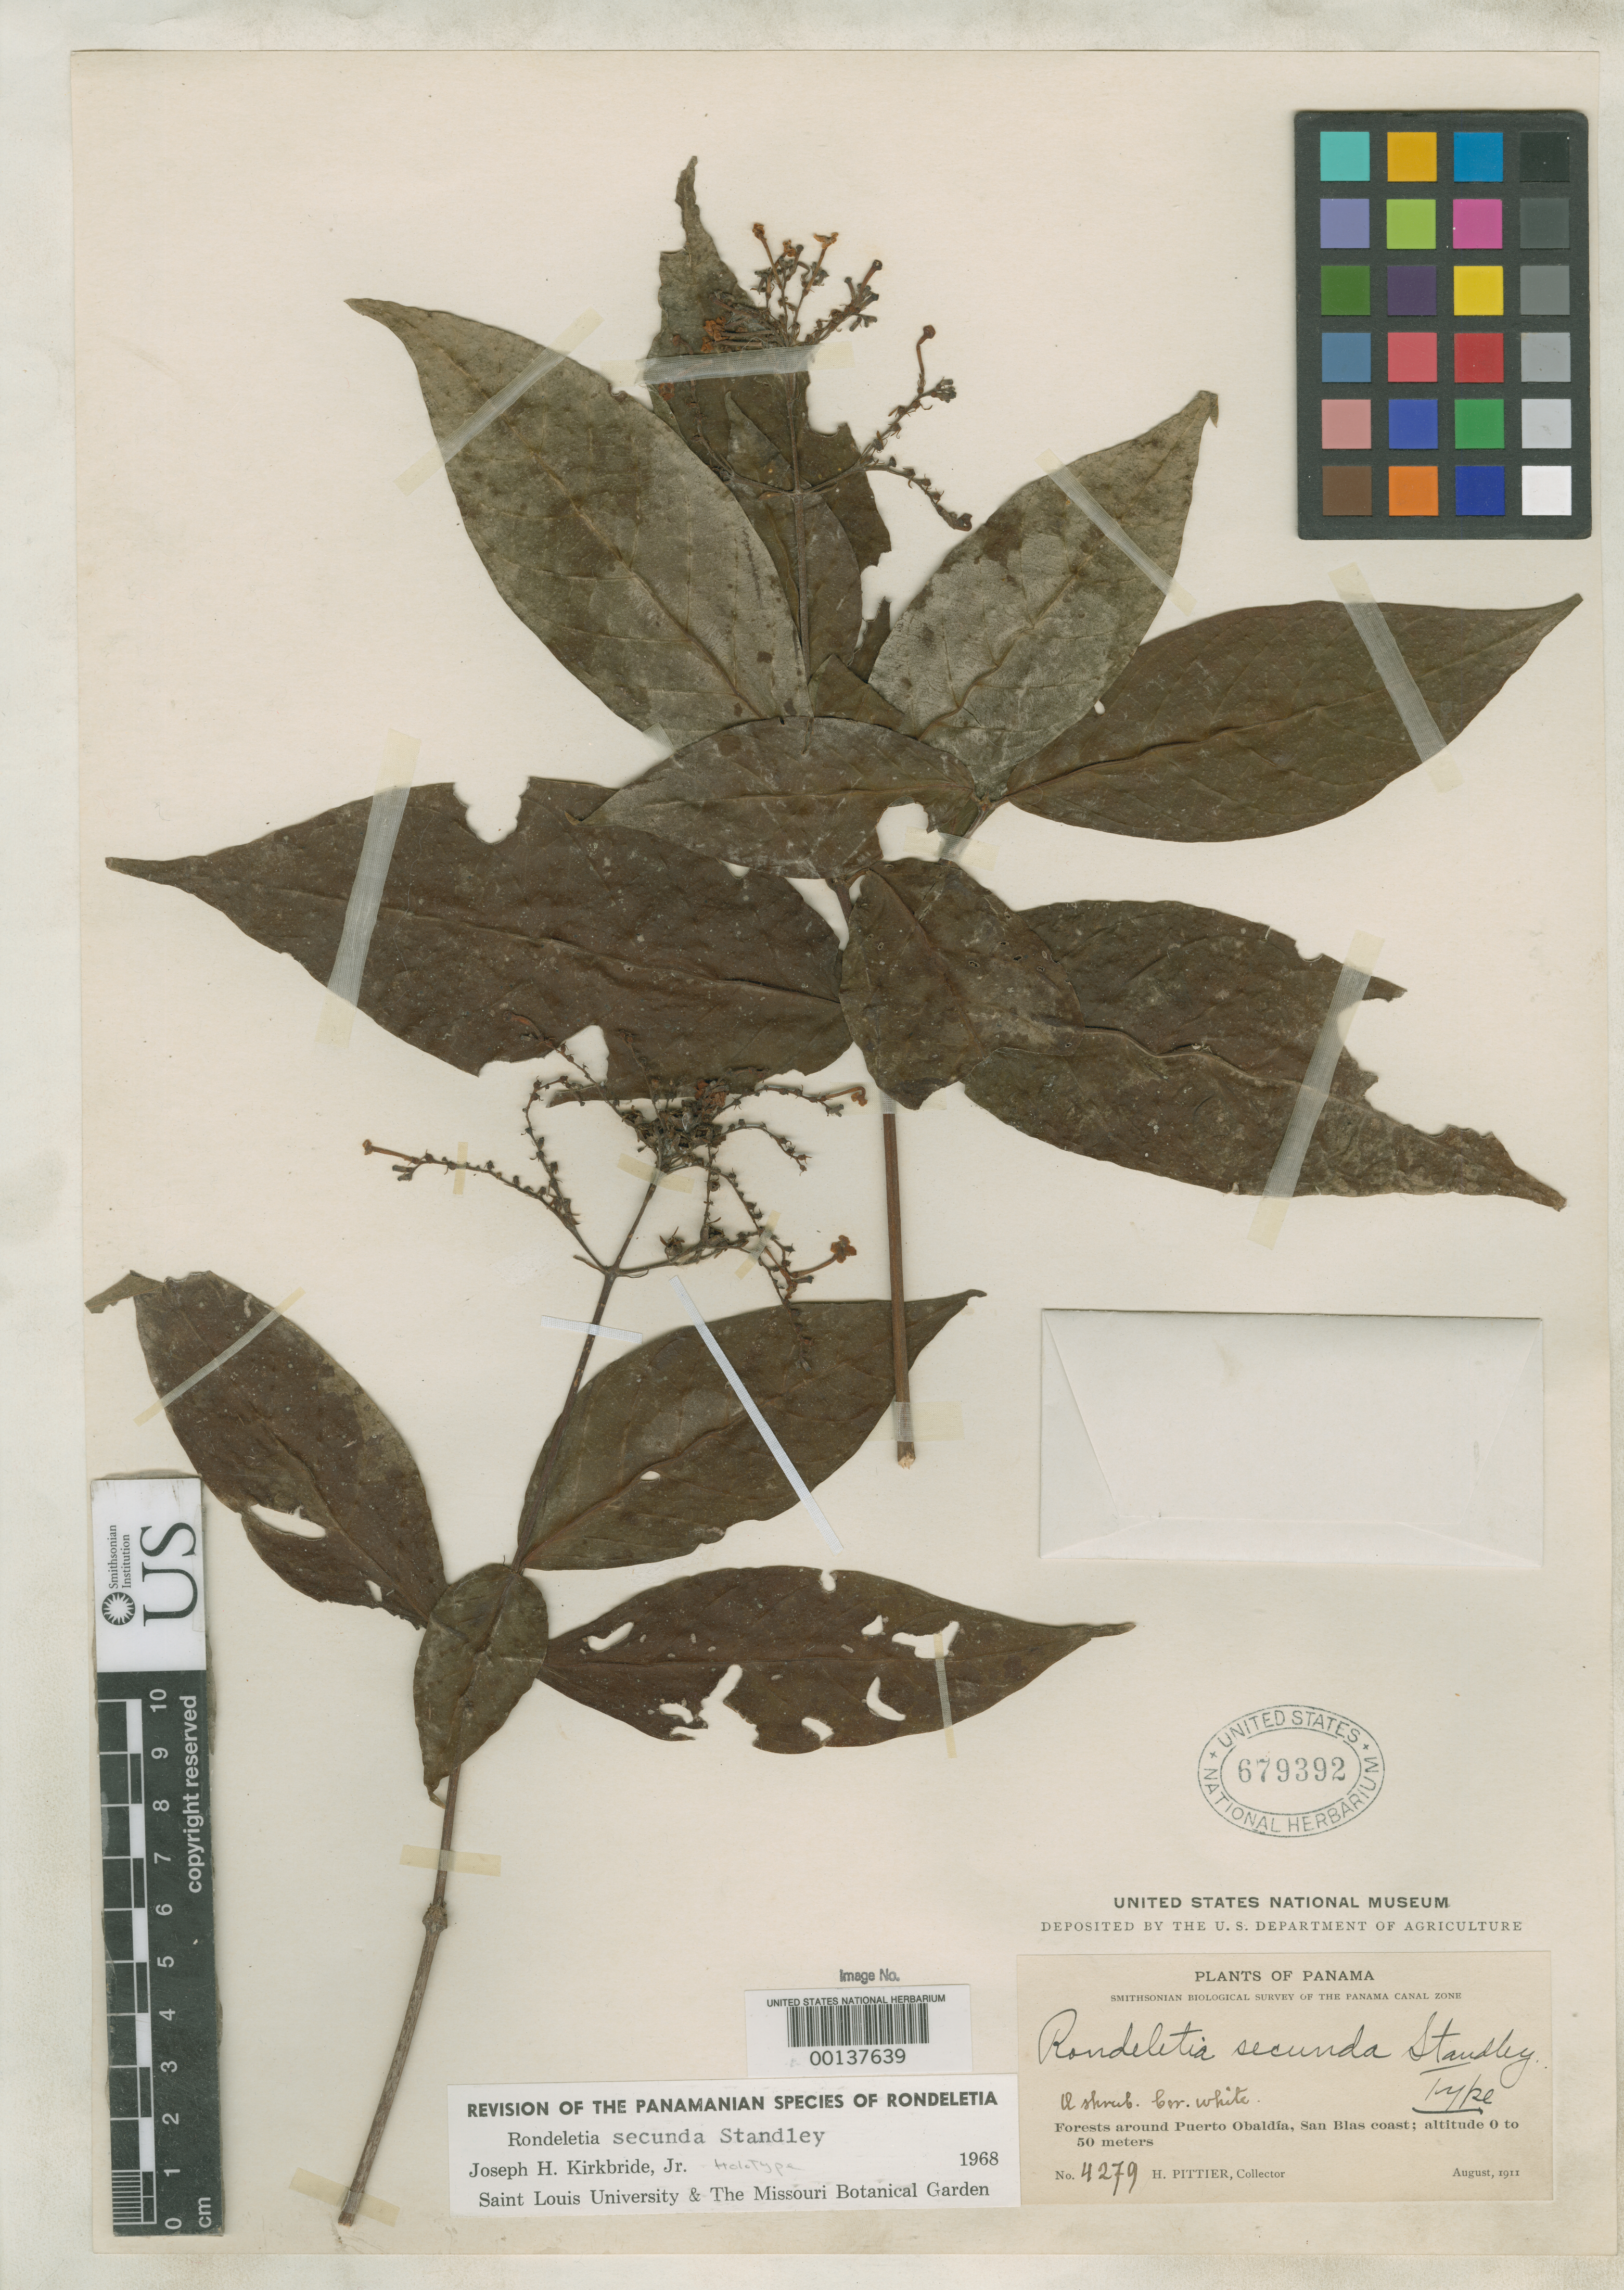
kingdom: Plantae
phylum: Tracheophyta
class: Magnoliopsida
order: Gentianales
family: Rubiaceae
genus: Rondeletia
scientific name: Rondeletia secunda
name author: Standl.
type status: Holotype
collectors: H. F. Pittier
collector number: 4279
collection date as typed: Aug 1911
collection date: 1911-08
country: Panama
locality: Puerto Obaldia, San Blas coast.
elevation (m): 50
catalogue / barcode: US 679392